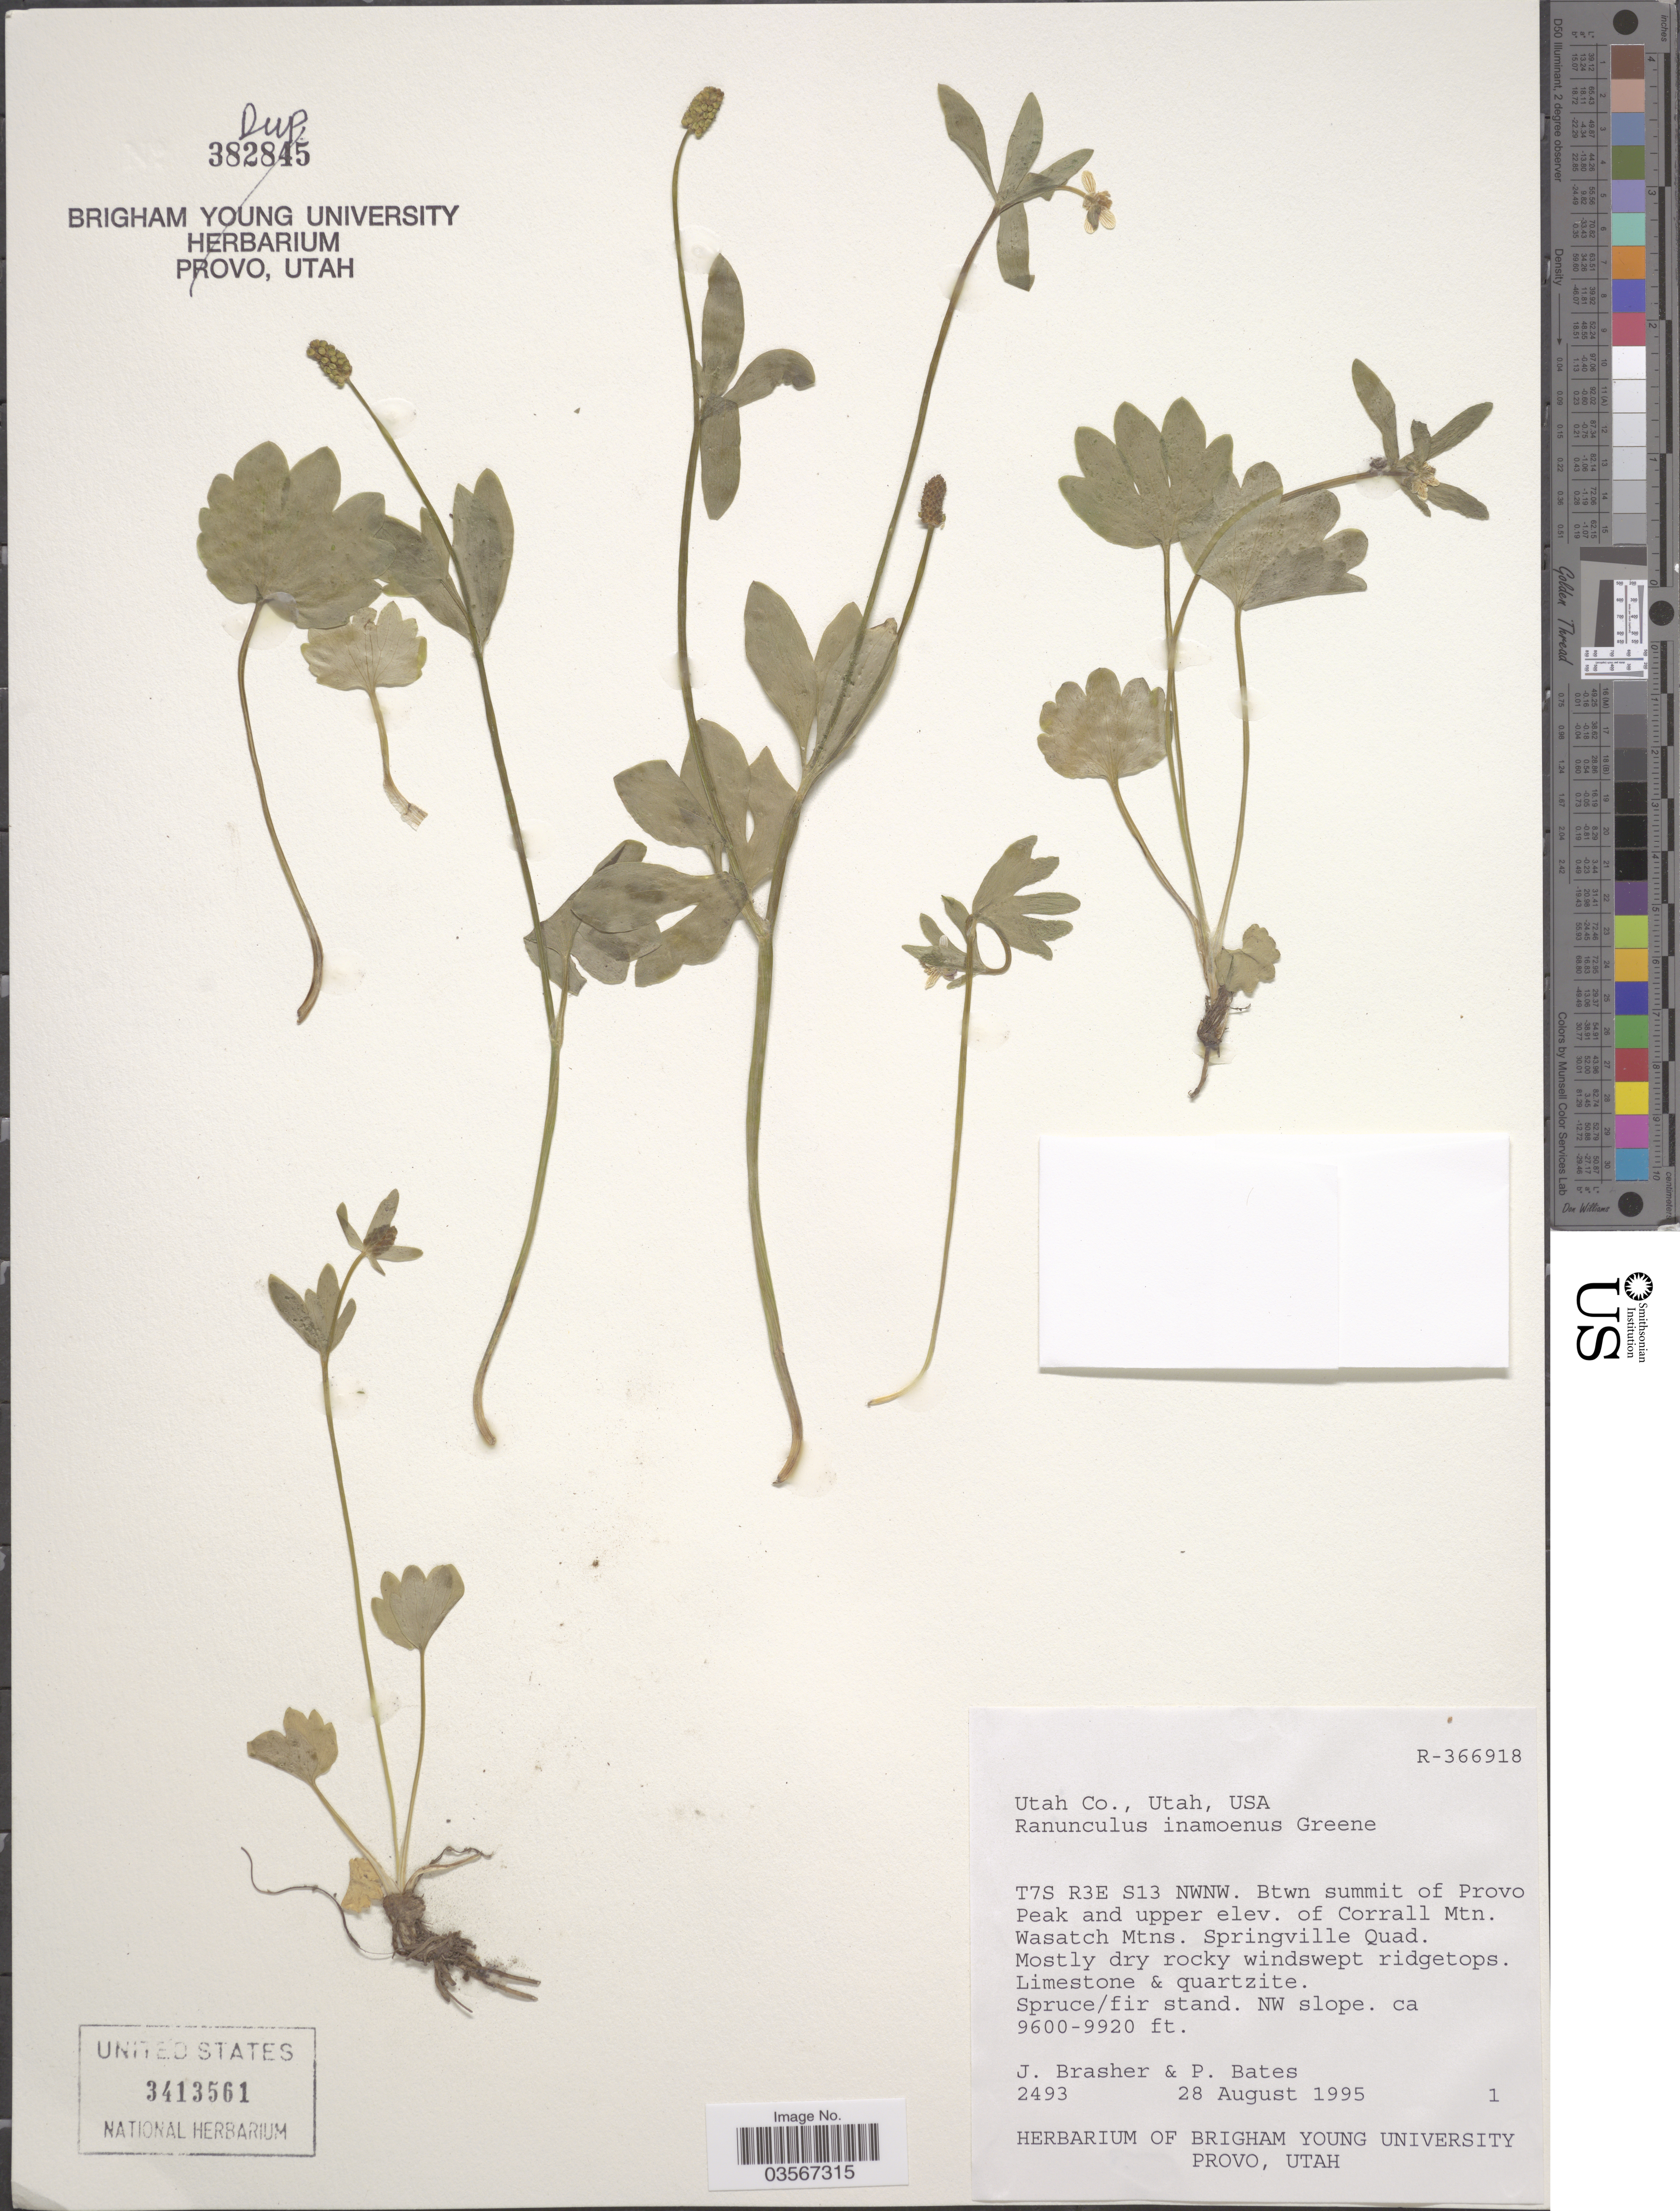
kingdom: Plantae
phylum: Tracheophyta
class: Magnoliopsida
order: Ranunculales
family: Ranunculaceae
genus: Ranunculus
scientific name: Ranunculus inamoenus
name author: Greene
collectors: J. Brasher & P. Bates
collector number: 2493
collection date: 1995-08-28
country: United States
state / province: Utah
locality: Utah Co. USA. T7S R3E S13 NWNW. Btwn summit of Provo Peak and upper elev. of Corrall Mtn. Wasatch Mtns. Springville Quad.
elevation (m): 2926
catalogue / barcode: US 3413561